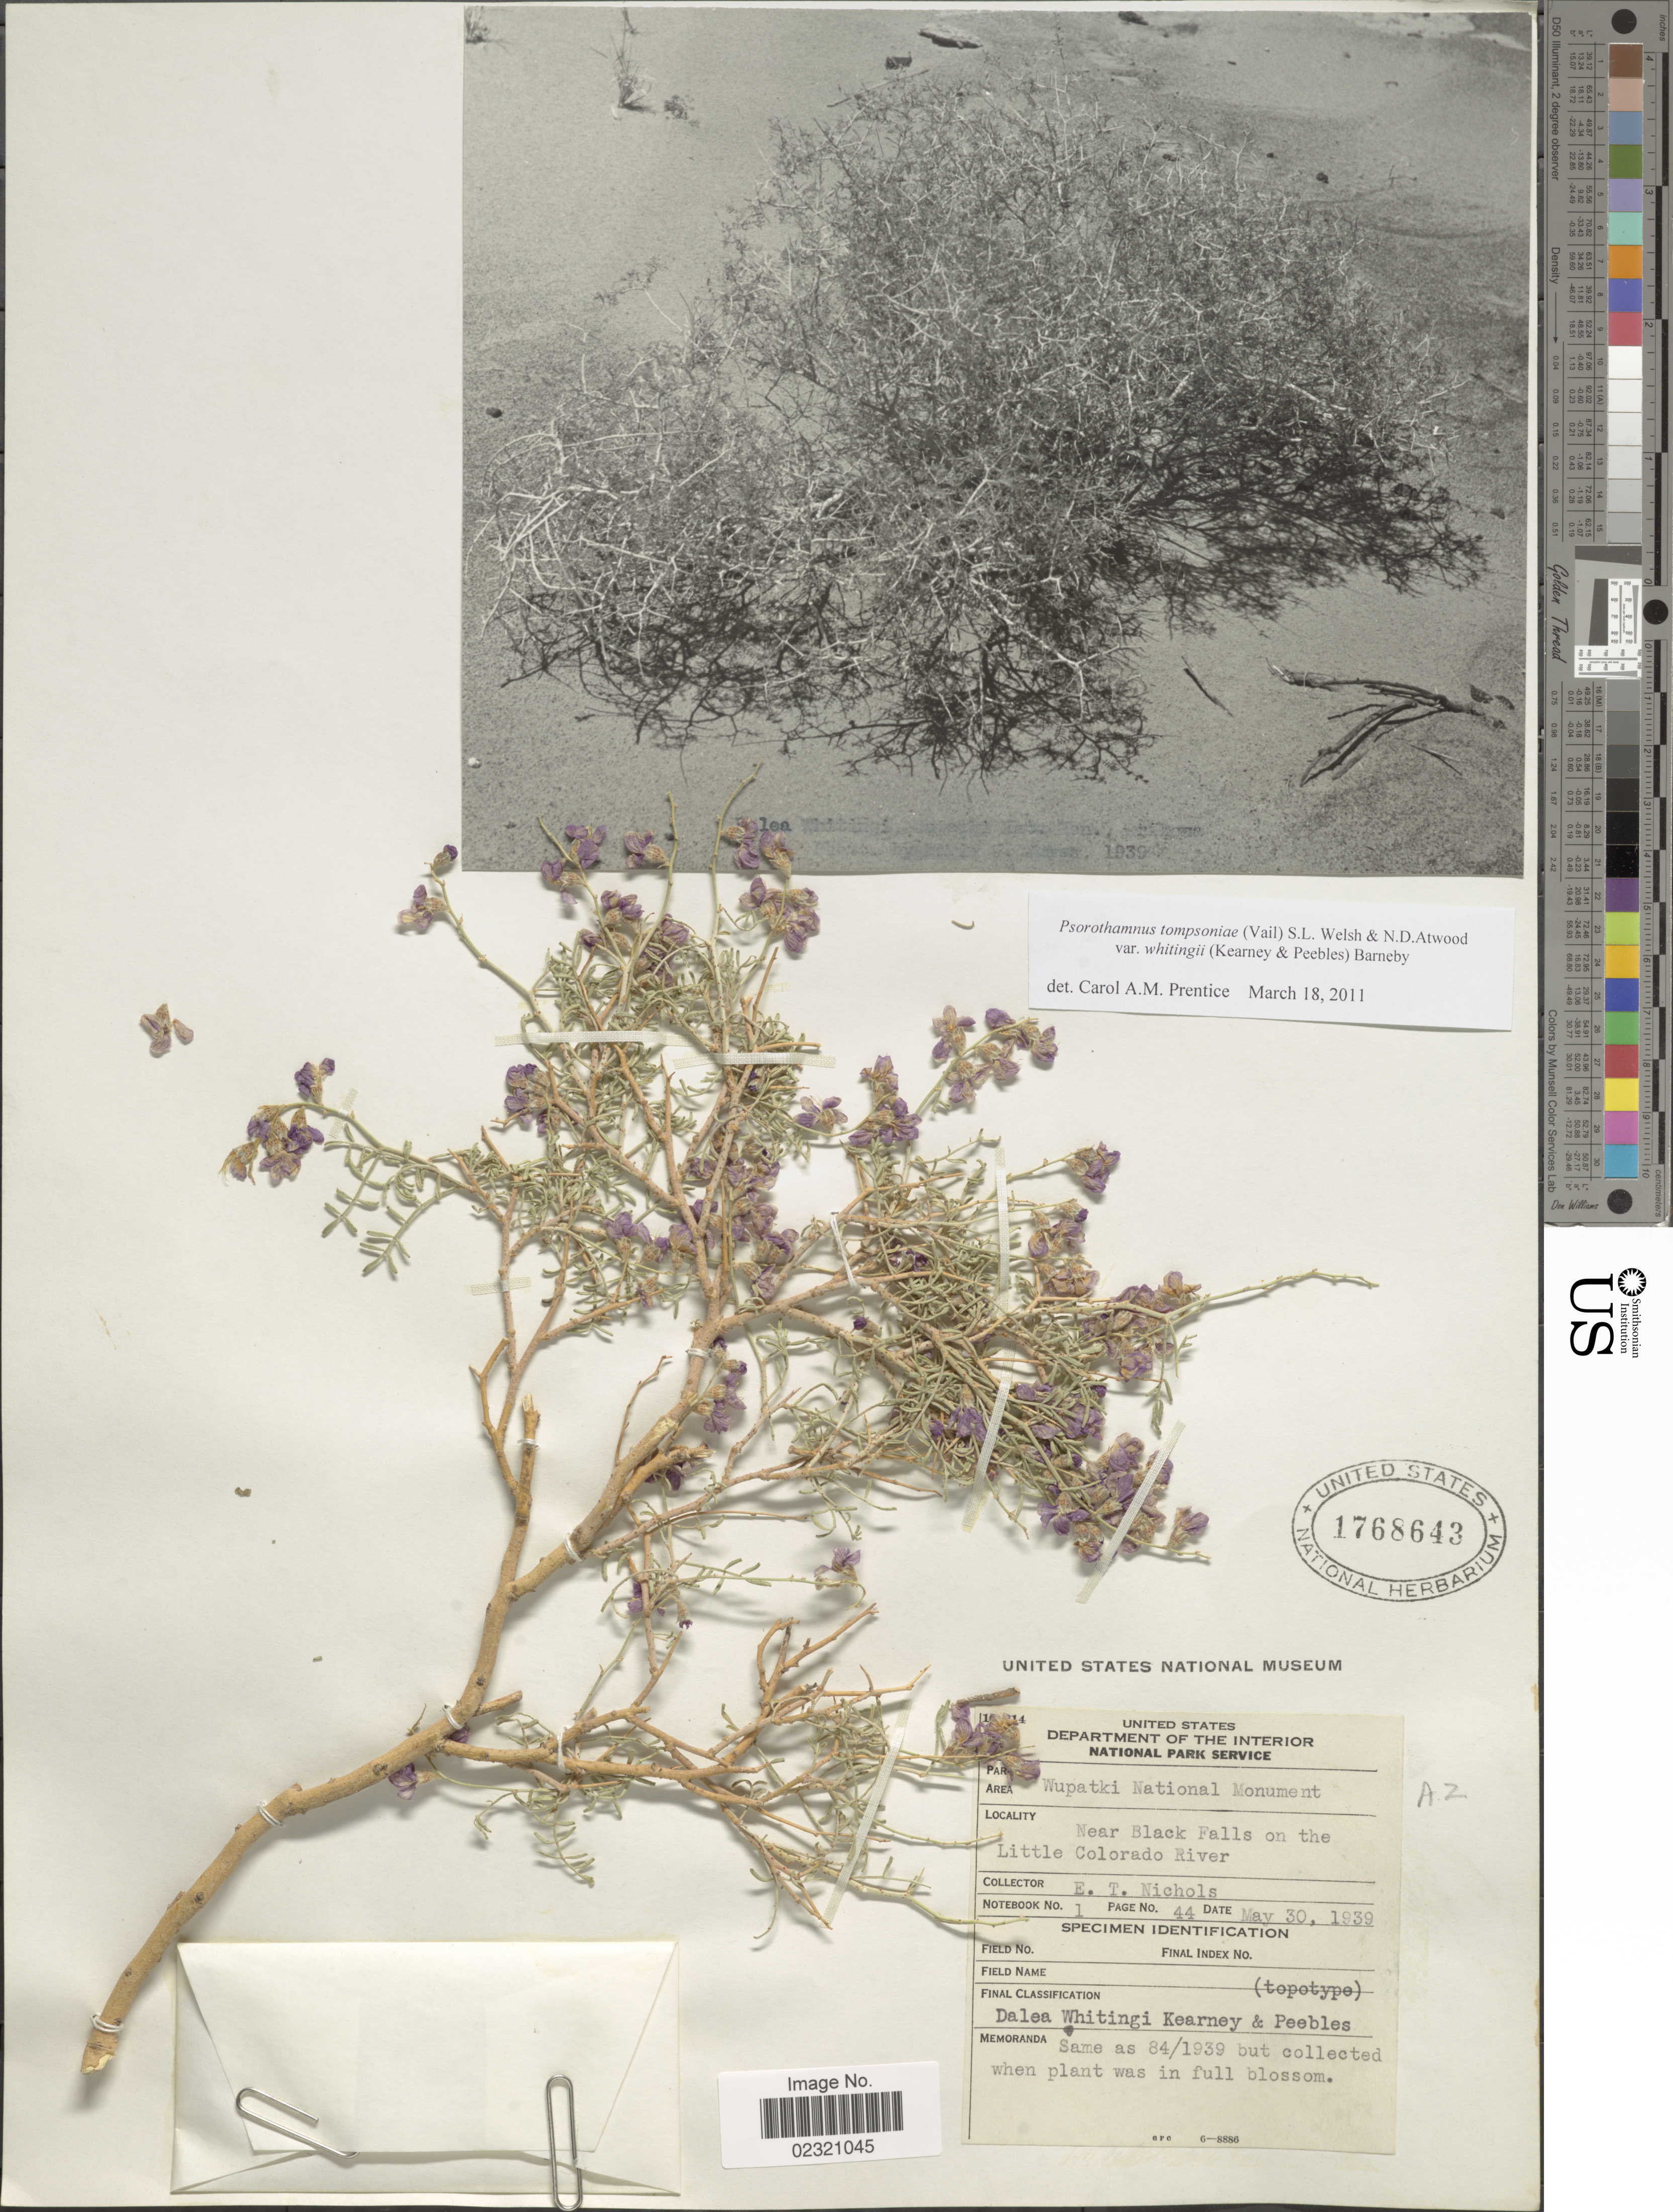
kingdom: Plantae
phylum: Tracheophyta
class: Magnoliopsida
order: Fabales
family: Fabaceae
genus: Psorothamnus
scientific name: Psorothamnus thompsoniae var. whitingii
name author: (Kearney & Peebles) Barneby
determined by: Prentice, Carol A.M.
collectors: E. Nichols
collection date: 1939-05-30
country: United States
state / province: Colorado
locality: Near Black Falls on the Little Colorado River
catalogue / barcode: US 1768643